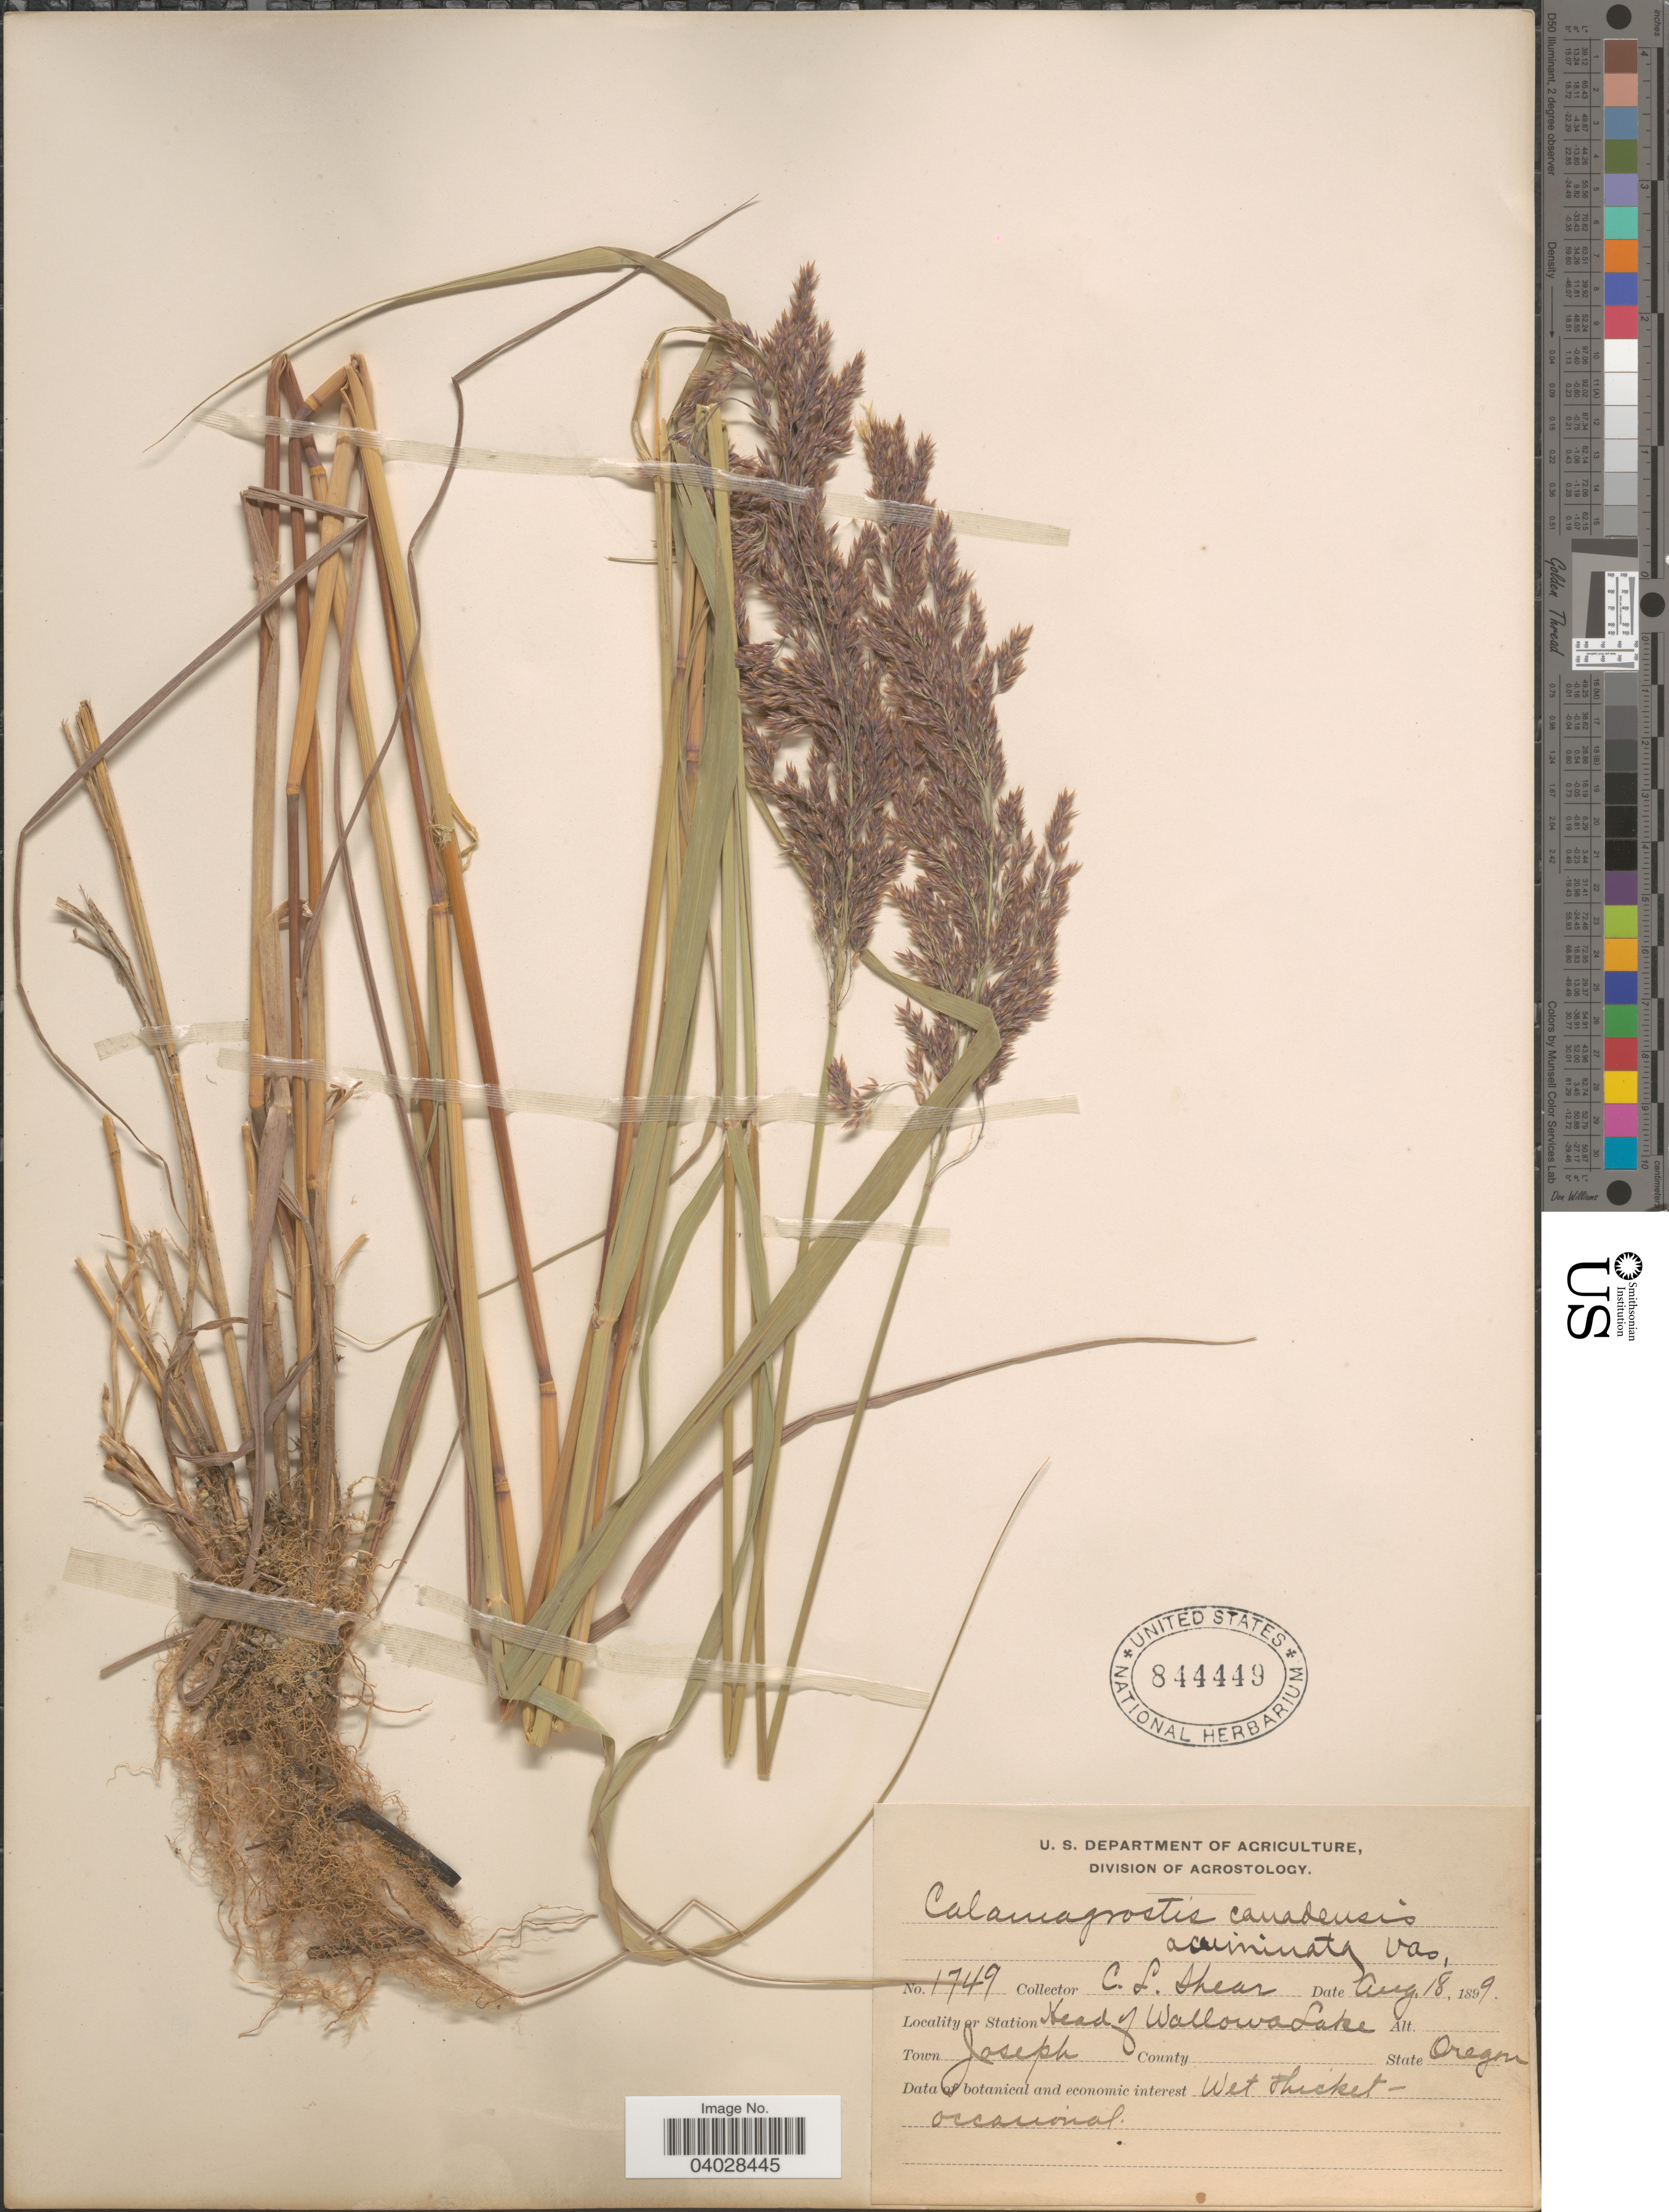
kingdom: Plantae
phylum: Tracheophyta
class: Liliopsida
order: Poales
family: Poaceae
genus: Calamagrostis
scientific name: Calamagrostis canadensis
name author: (Michx.) P. Beauv.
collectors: C. L. Shear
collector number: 1749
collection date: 1899-08-18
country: United States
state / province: Oregon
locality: Station Head of Wallowa Lake. Town Joseph.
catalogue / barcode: US 844449